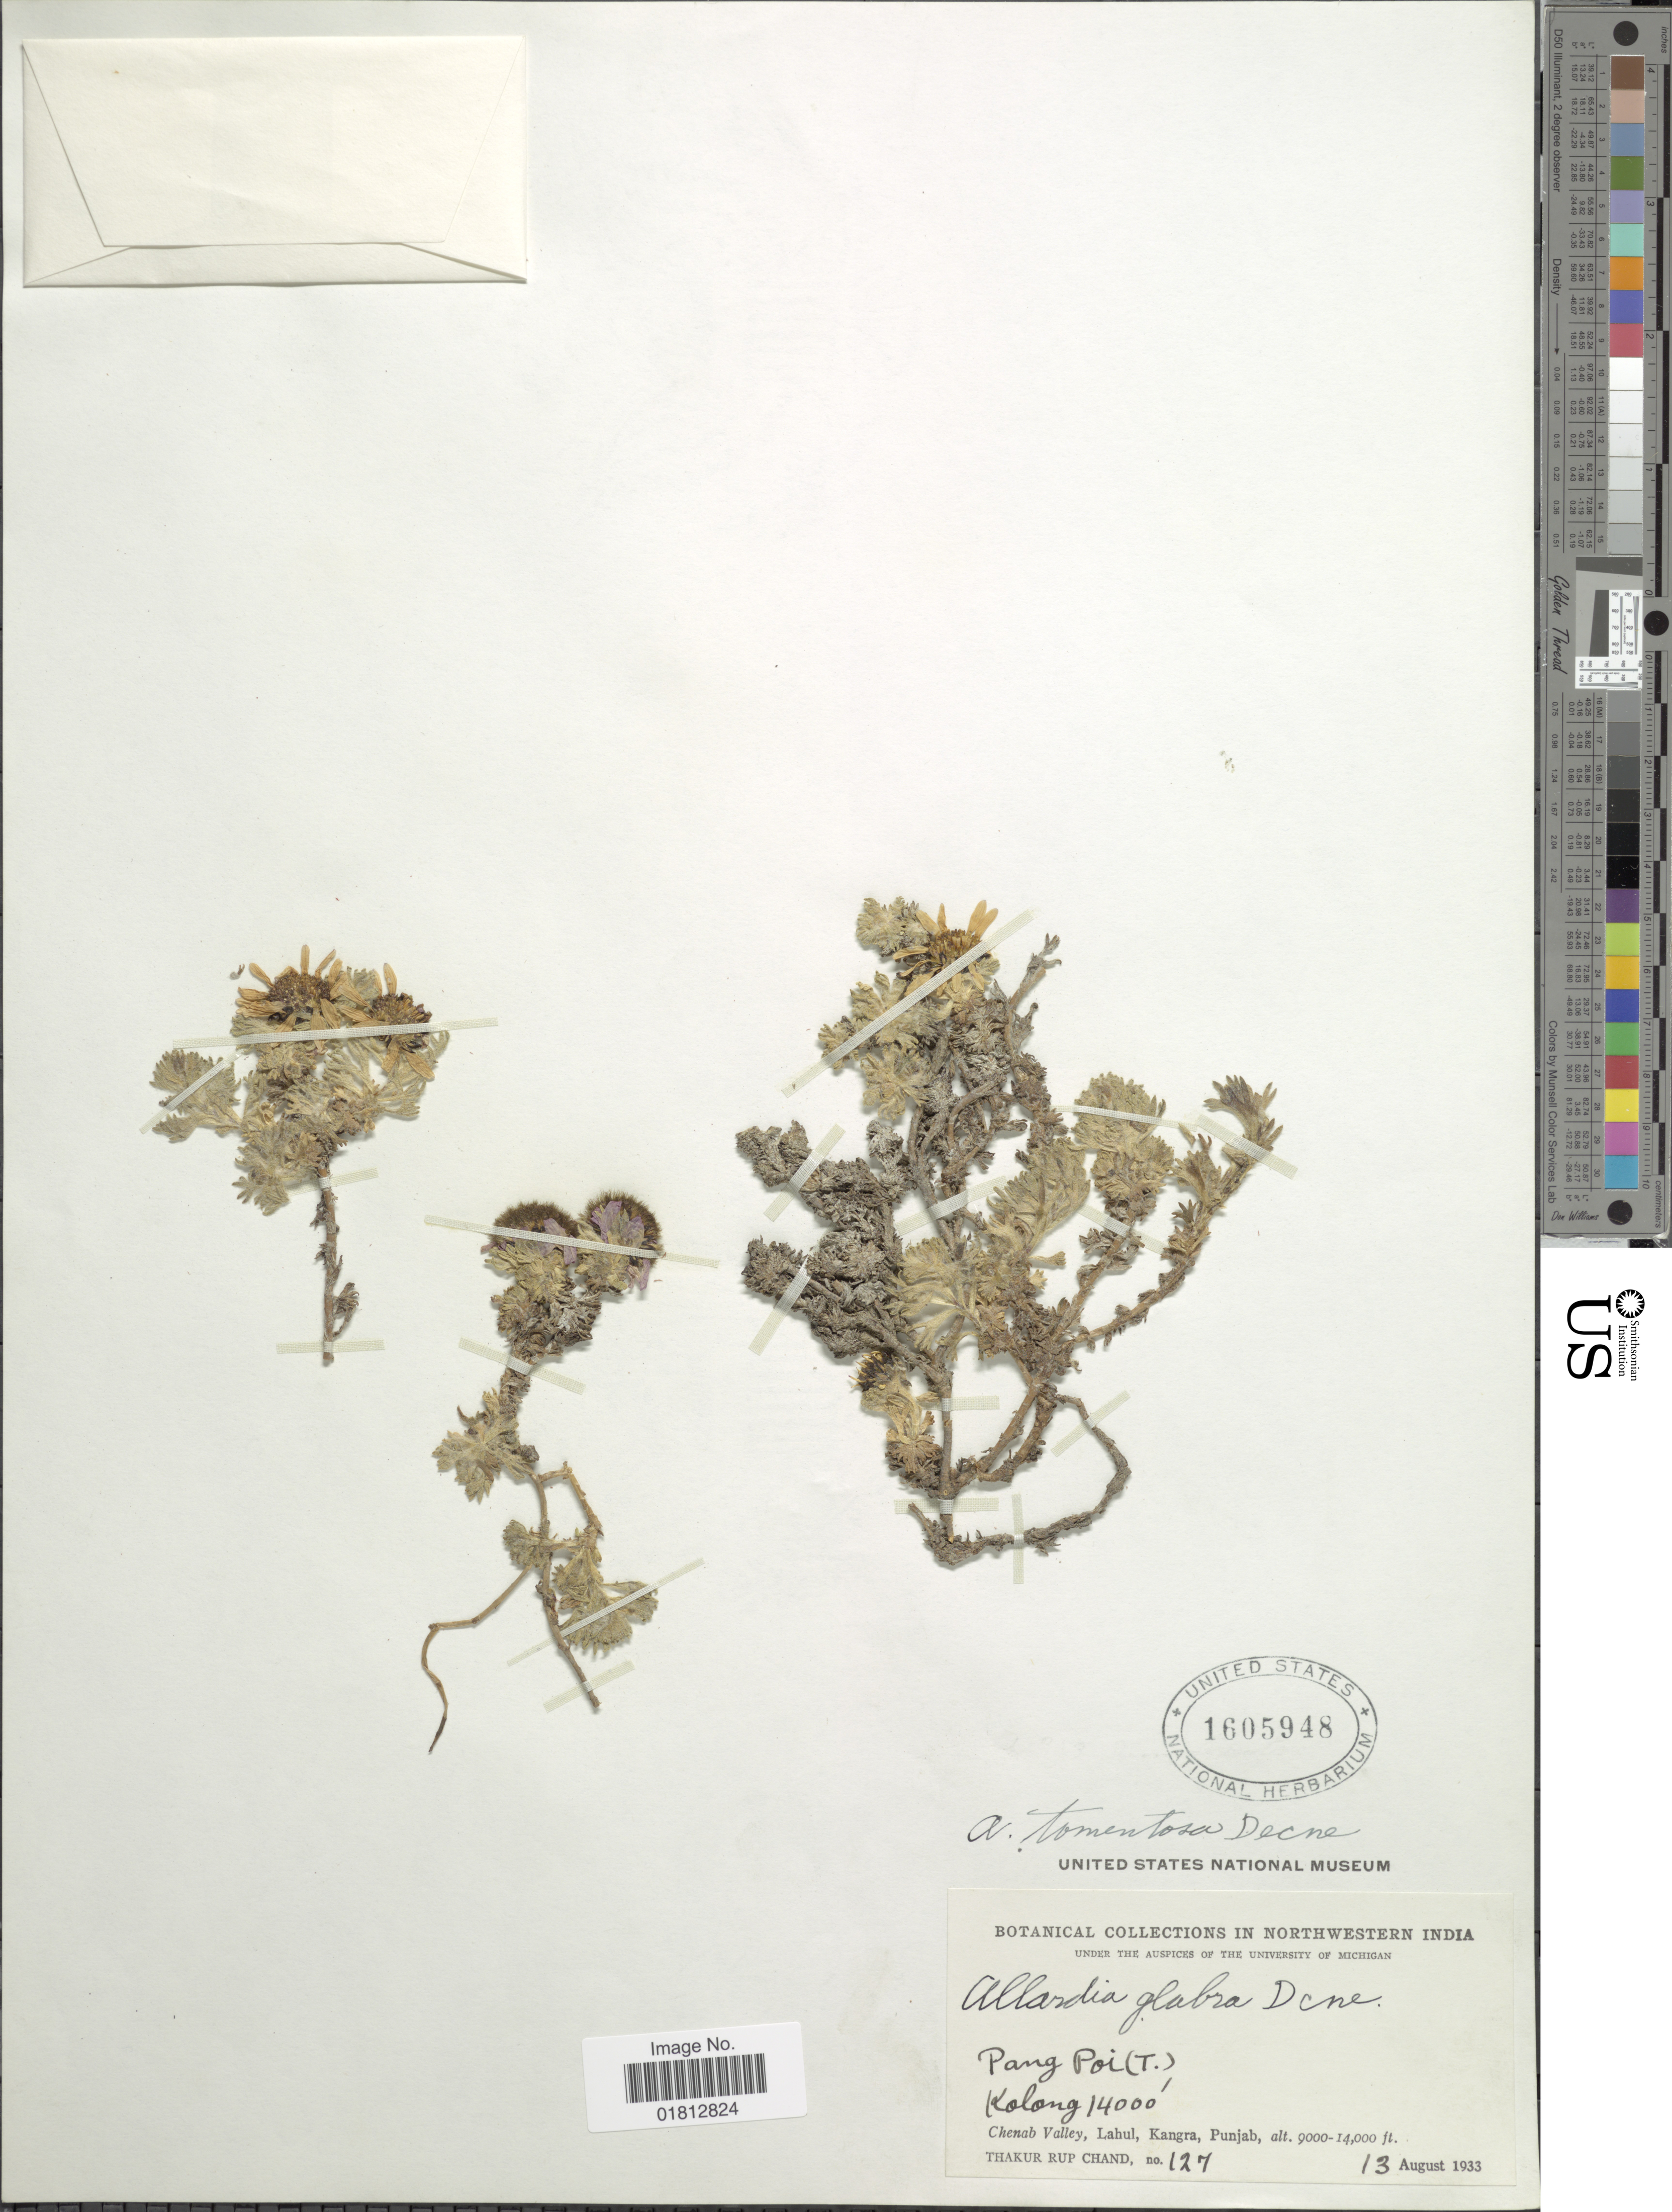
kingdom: Plantae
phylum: Tracheophyta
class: Magnoliopsida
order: Asterales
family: Asteraceae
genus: Allardia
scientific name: Allardia tomentosa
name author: Decne.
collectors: T. R. Chand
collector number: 127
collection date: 1933-08-13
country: India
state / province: Himachal Pradesh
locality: Northwestern India, Pang Poi (T), Kolong, Chenab Valley, Lahul, Kangra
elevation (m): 2743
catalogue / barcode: US 1605948